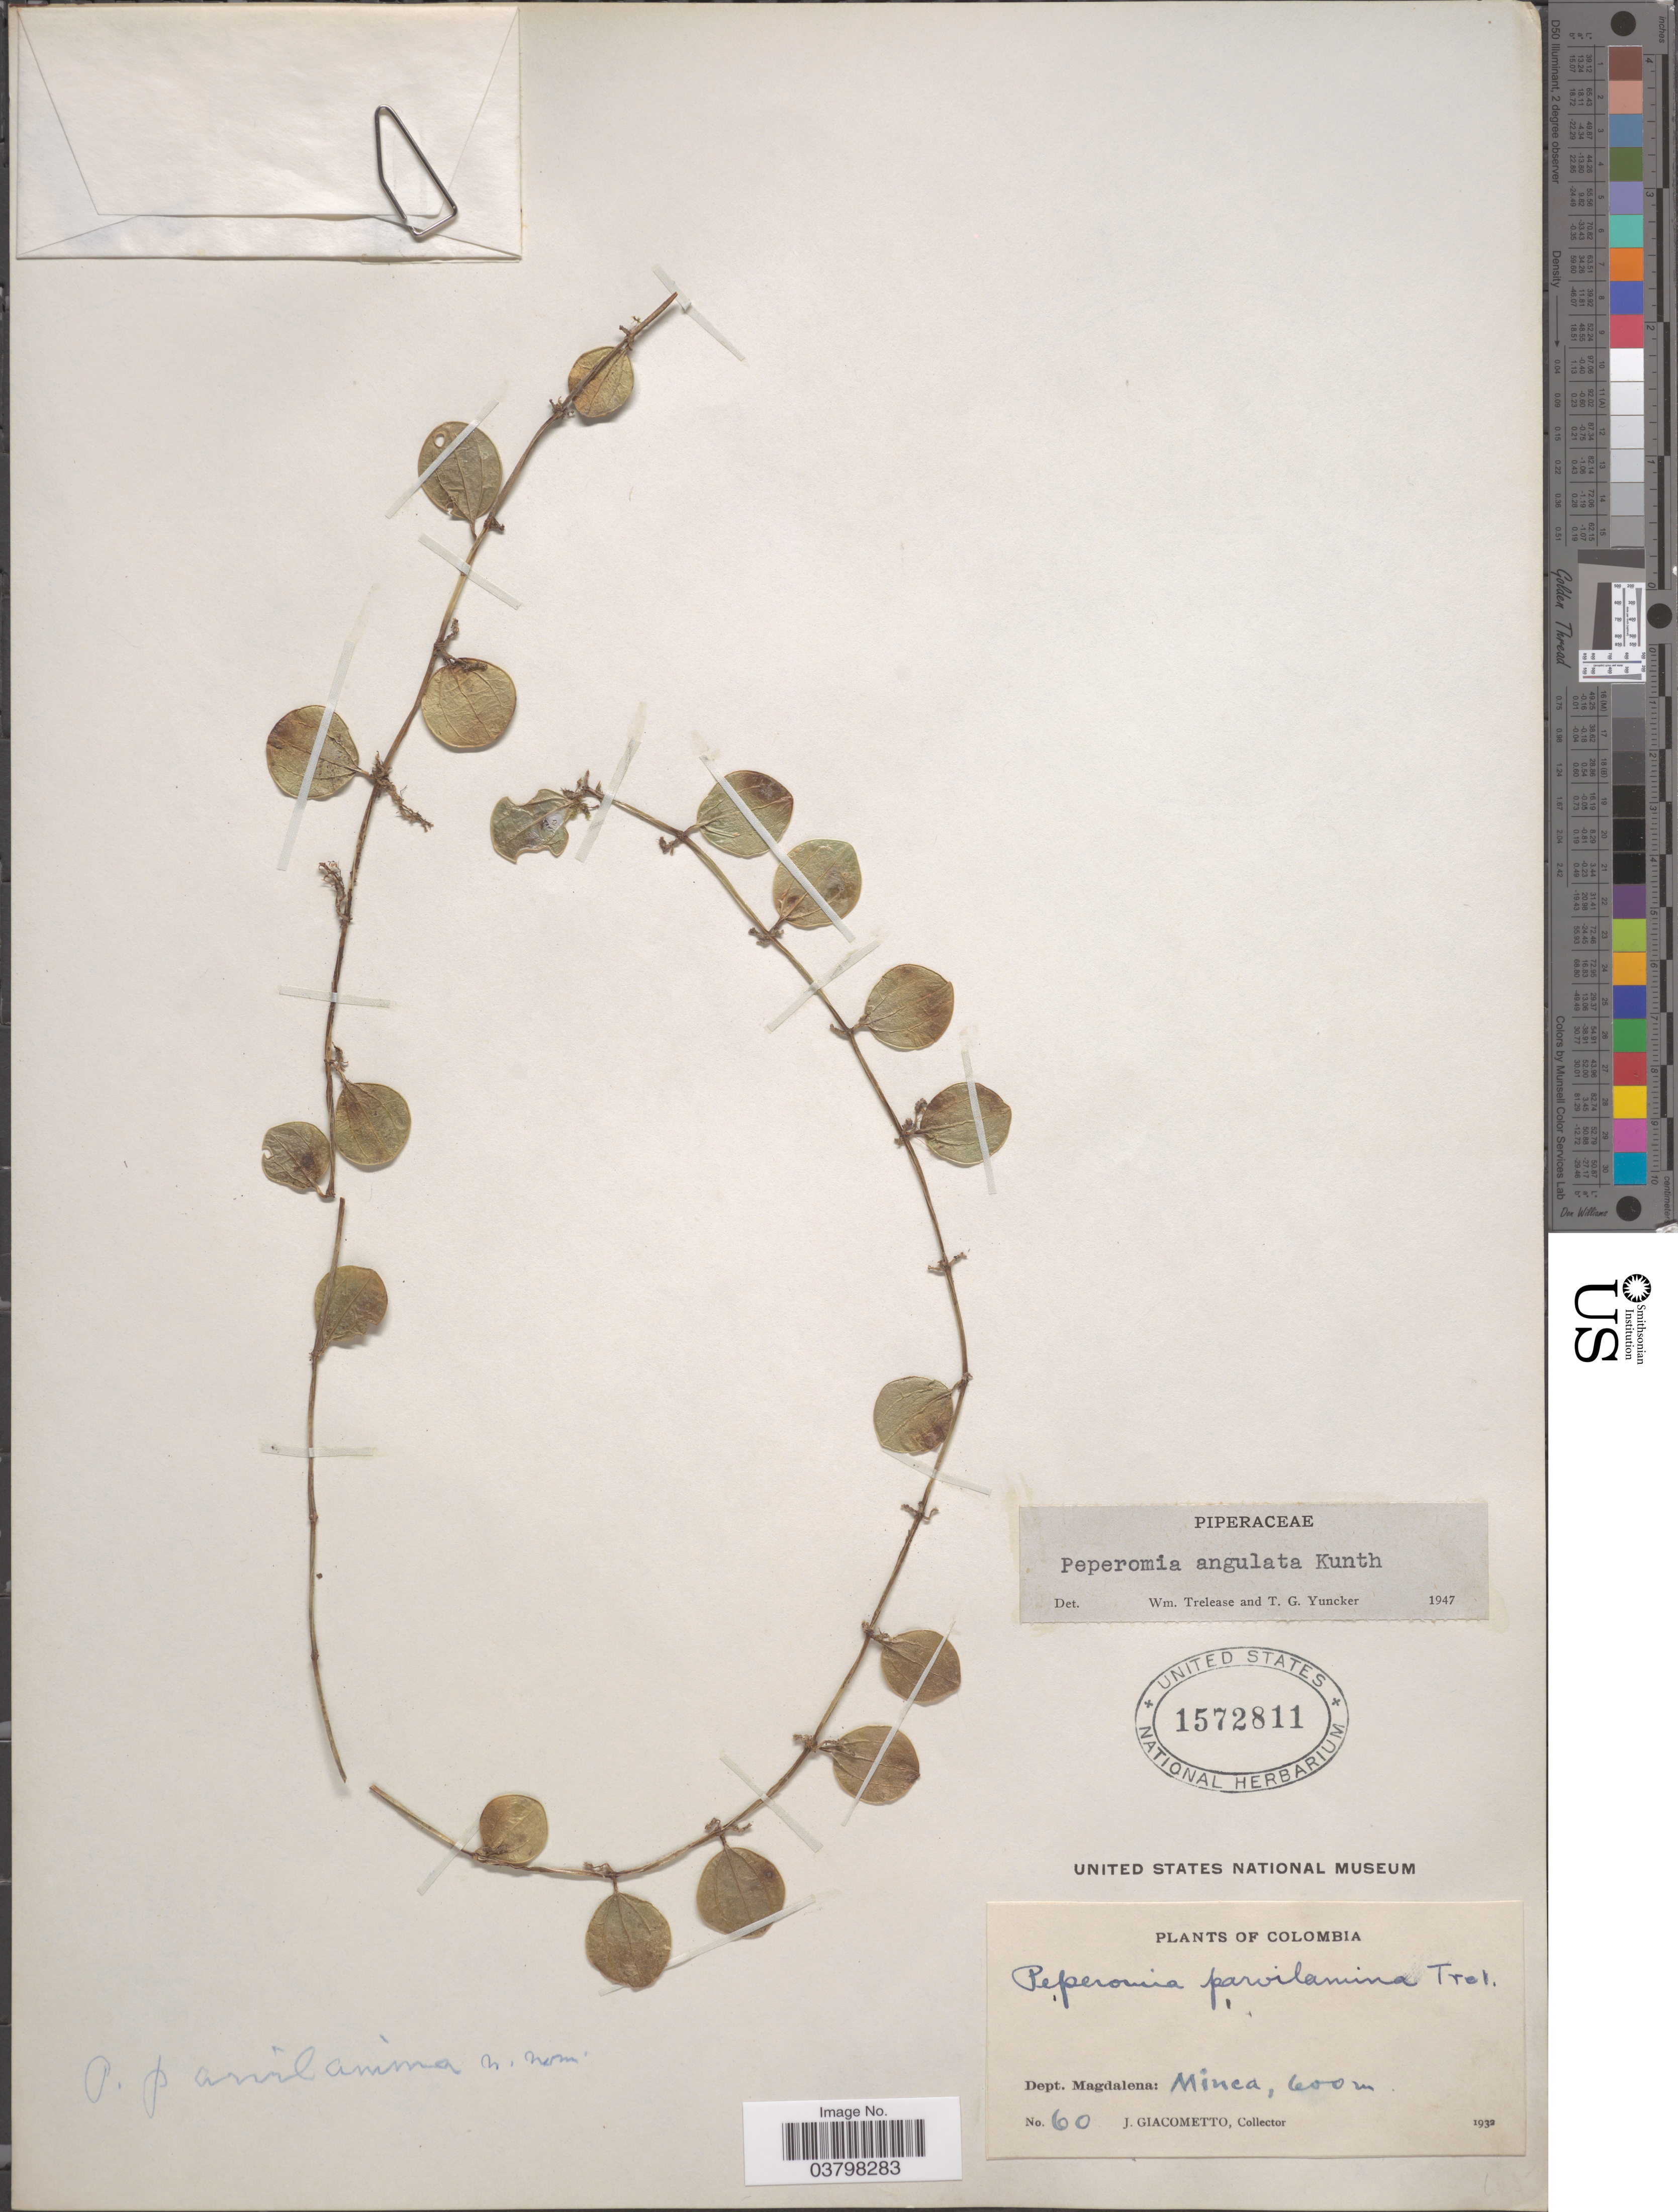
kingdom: Plantae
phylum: Tracheophyta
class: Magnoliopsida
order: Piperales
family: Piperaceae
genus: Peperomia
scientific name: Peperomia quadrangularis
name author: (J.V. Thomps.) A. Dietr.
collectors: J. Giacometto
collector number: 60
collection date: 1932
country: Colombia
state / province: Magdalena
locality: Dept. Magdalena: Minca.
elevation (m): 600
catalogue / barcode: US 1572811